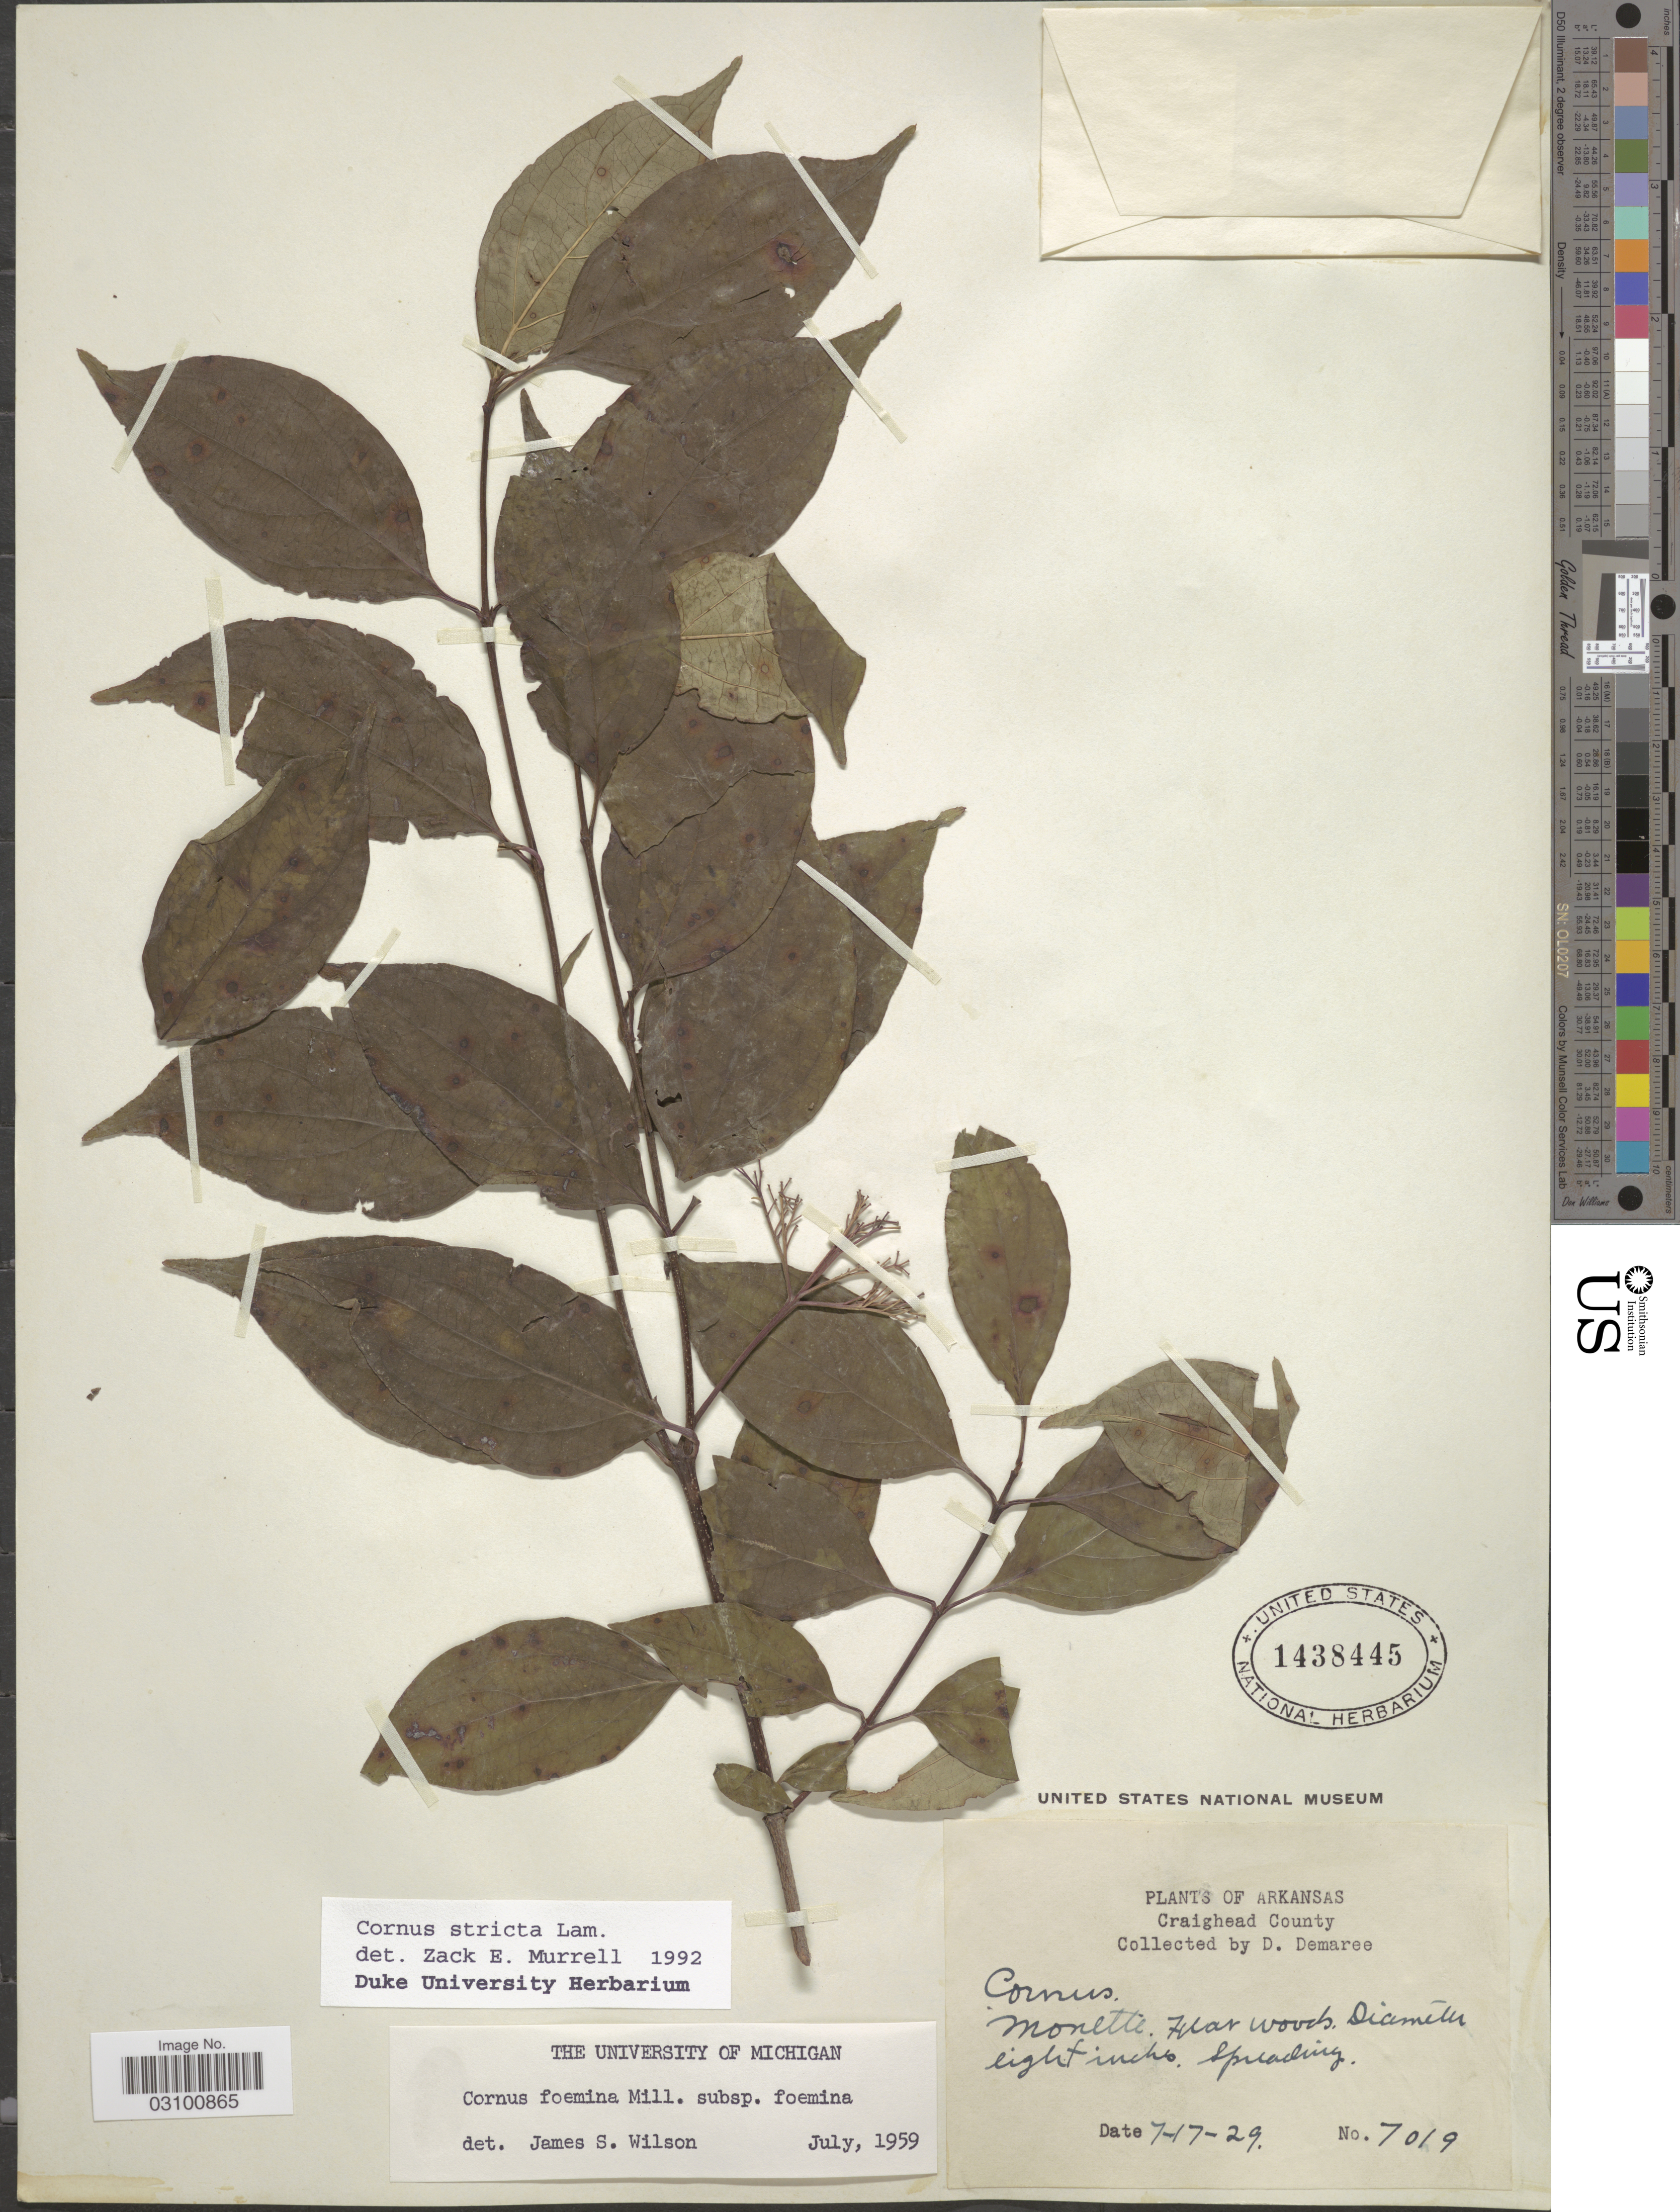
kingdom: Plantae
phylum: Tracheophyta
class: Magnoliopsida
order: Cornales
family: Cornaceae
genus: Cornus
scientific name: Cornus stricta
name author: Lam.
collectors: D. Demaree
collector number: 7019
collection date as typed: Transcribed d/m/y: 17/7/29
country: United States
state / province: Arkansas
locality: Craighead County. Monetti.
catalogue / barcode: US 1438445